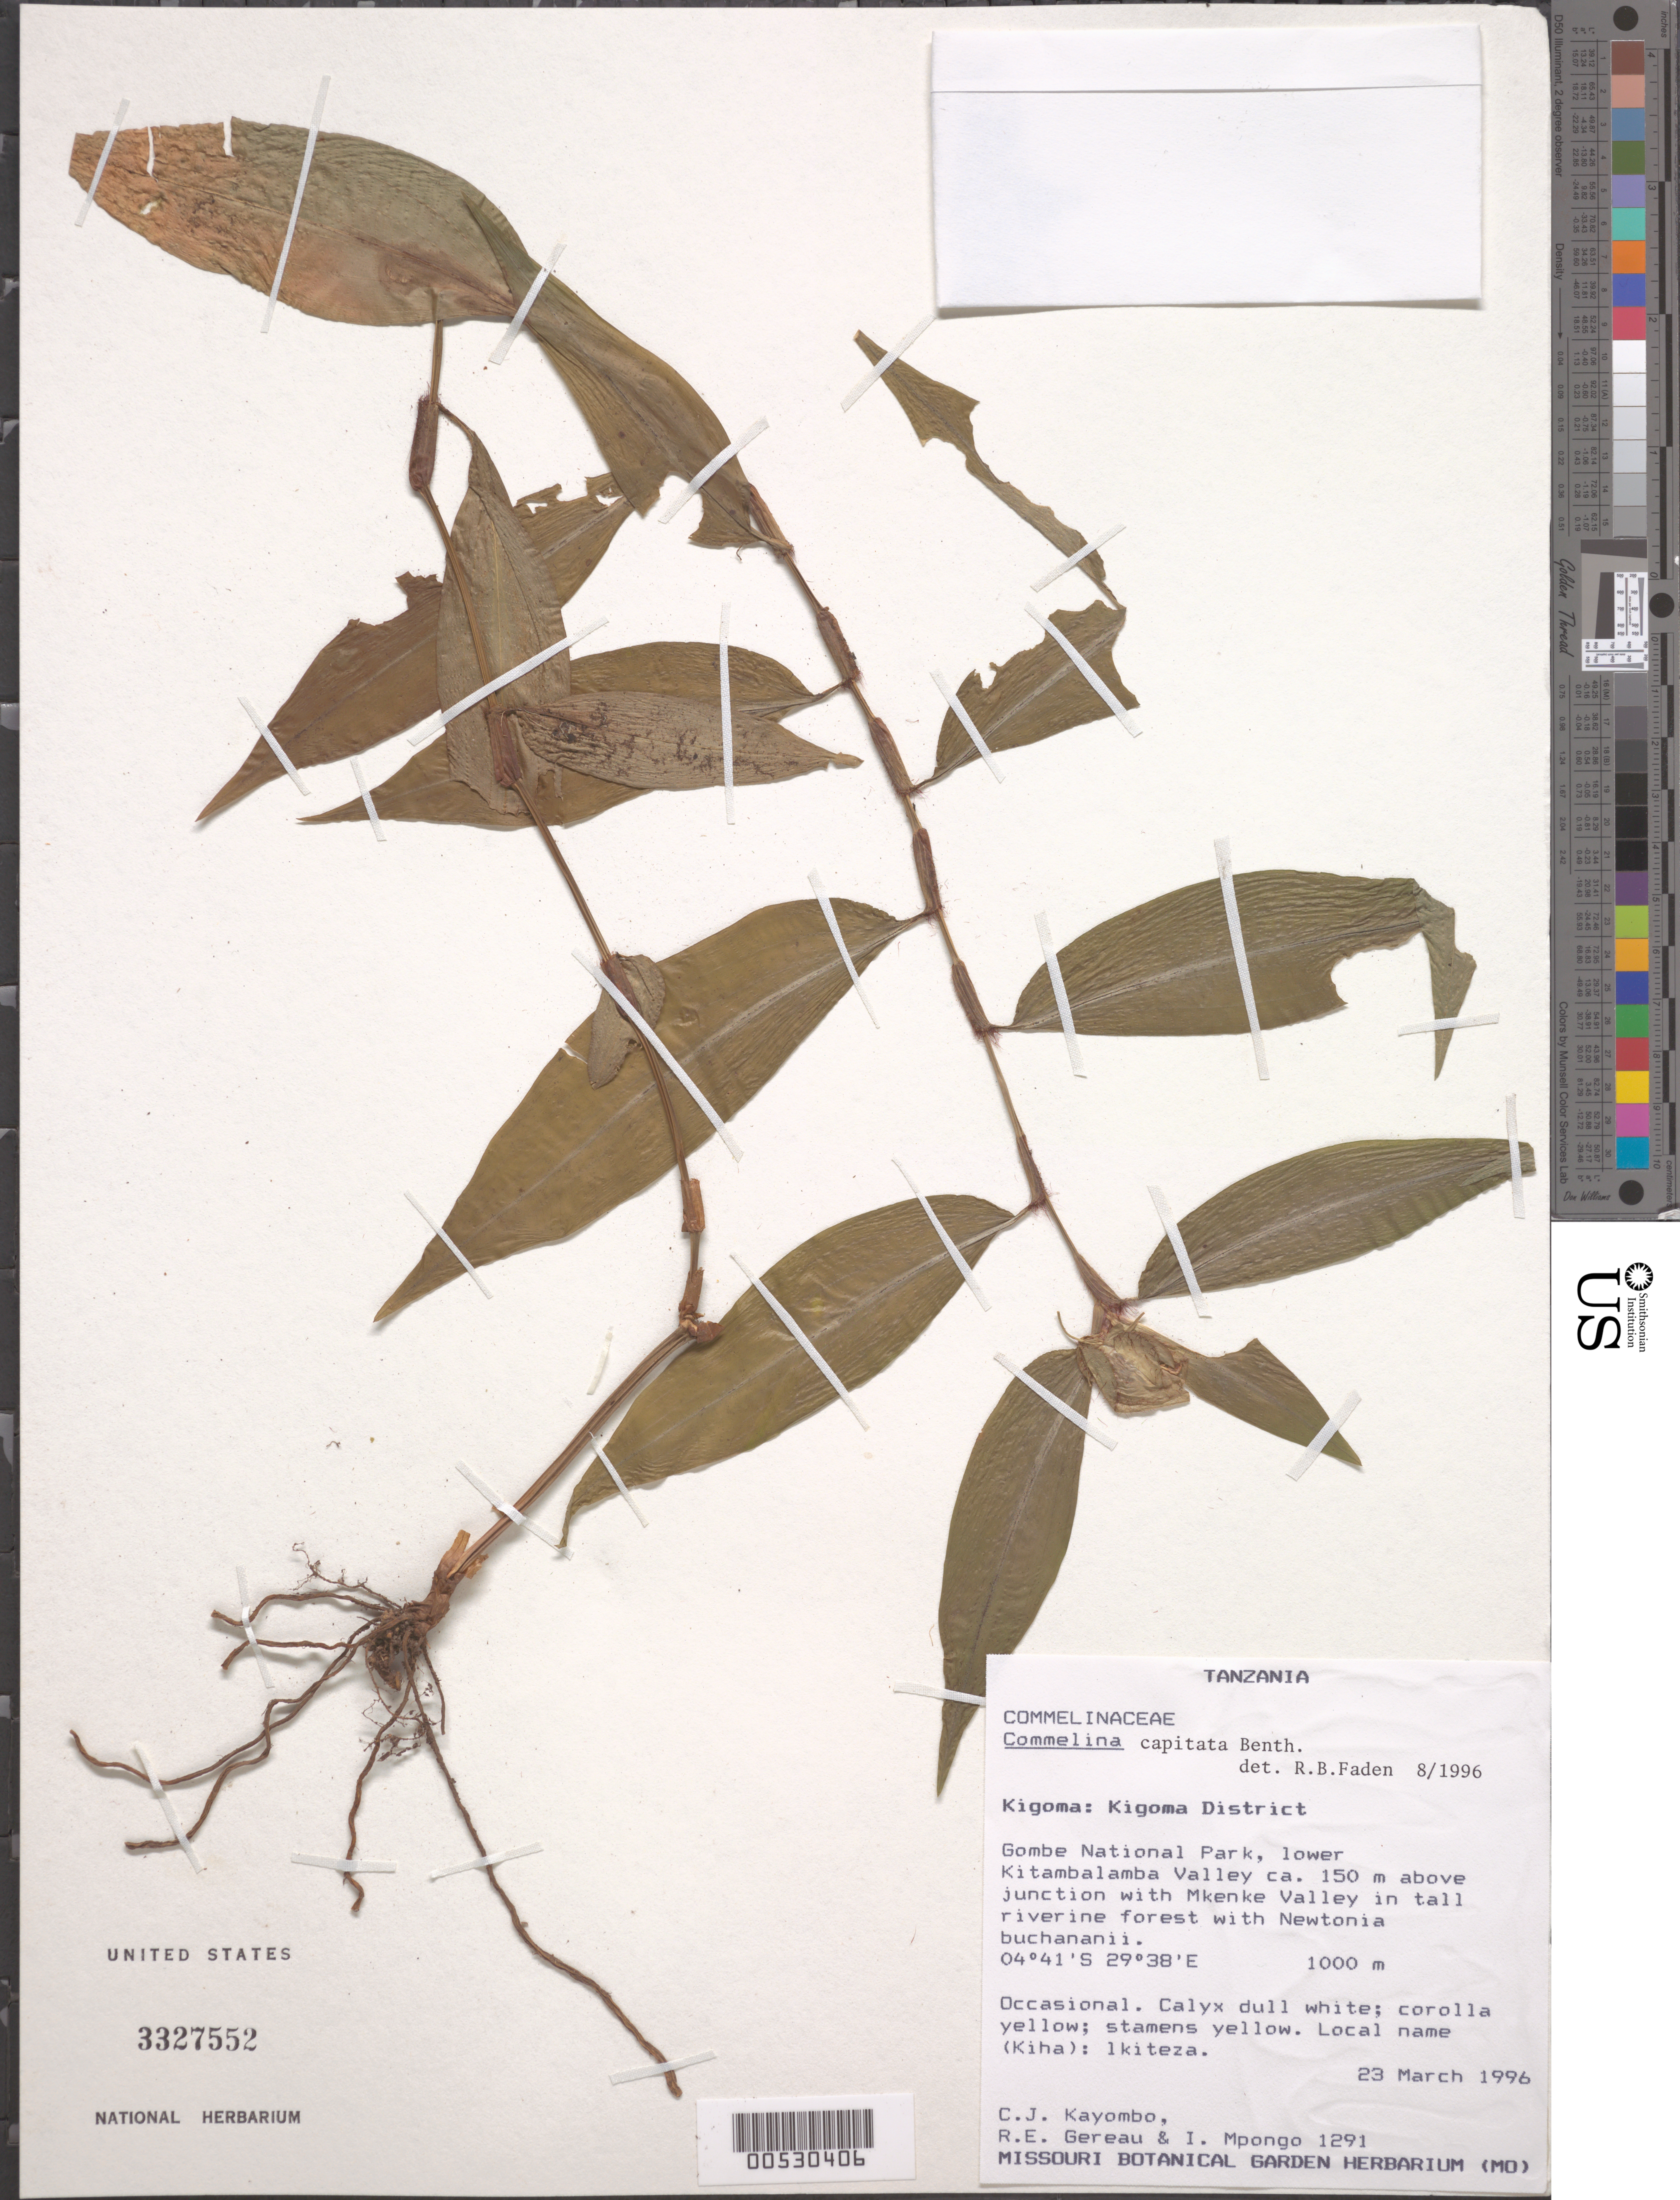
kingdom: Plantae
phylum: Tracheophyta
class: Liliopsida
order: Commelinales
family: Commelinaceae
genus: Commelina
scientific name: Commelina imberbis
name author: Ehrenb. ex Hassk.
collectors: C. J. Kayombo, R. E. Gereau & I. Mpongo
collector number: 1291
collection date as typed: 23 Mar 1996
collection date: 1996-03-23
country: Tanzania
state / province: Kigoma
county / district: Kigoma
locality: Gombe national park, lower Kitambalamba Valley ca. 150 m above junction with Mkenke Valley in tall riverine forest.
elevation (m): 1000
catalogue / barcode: US 3327552